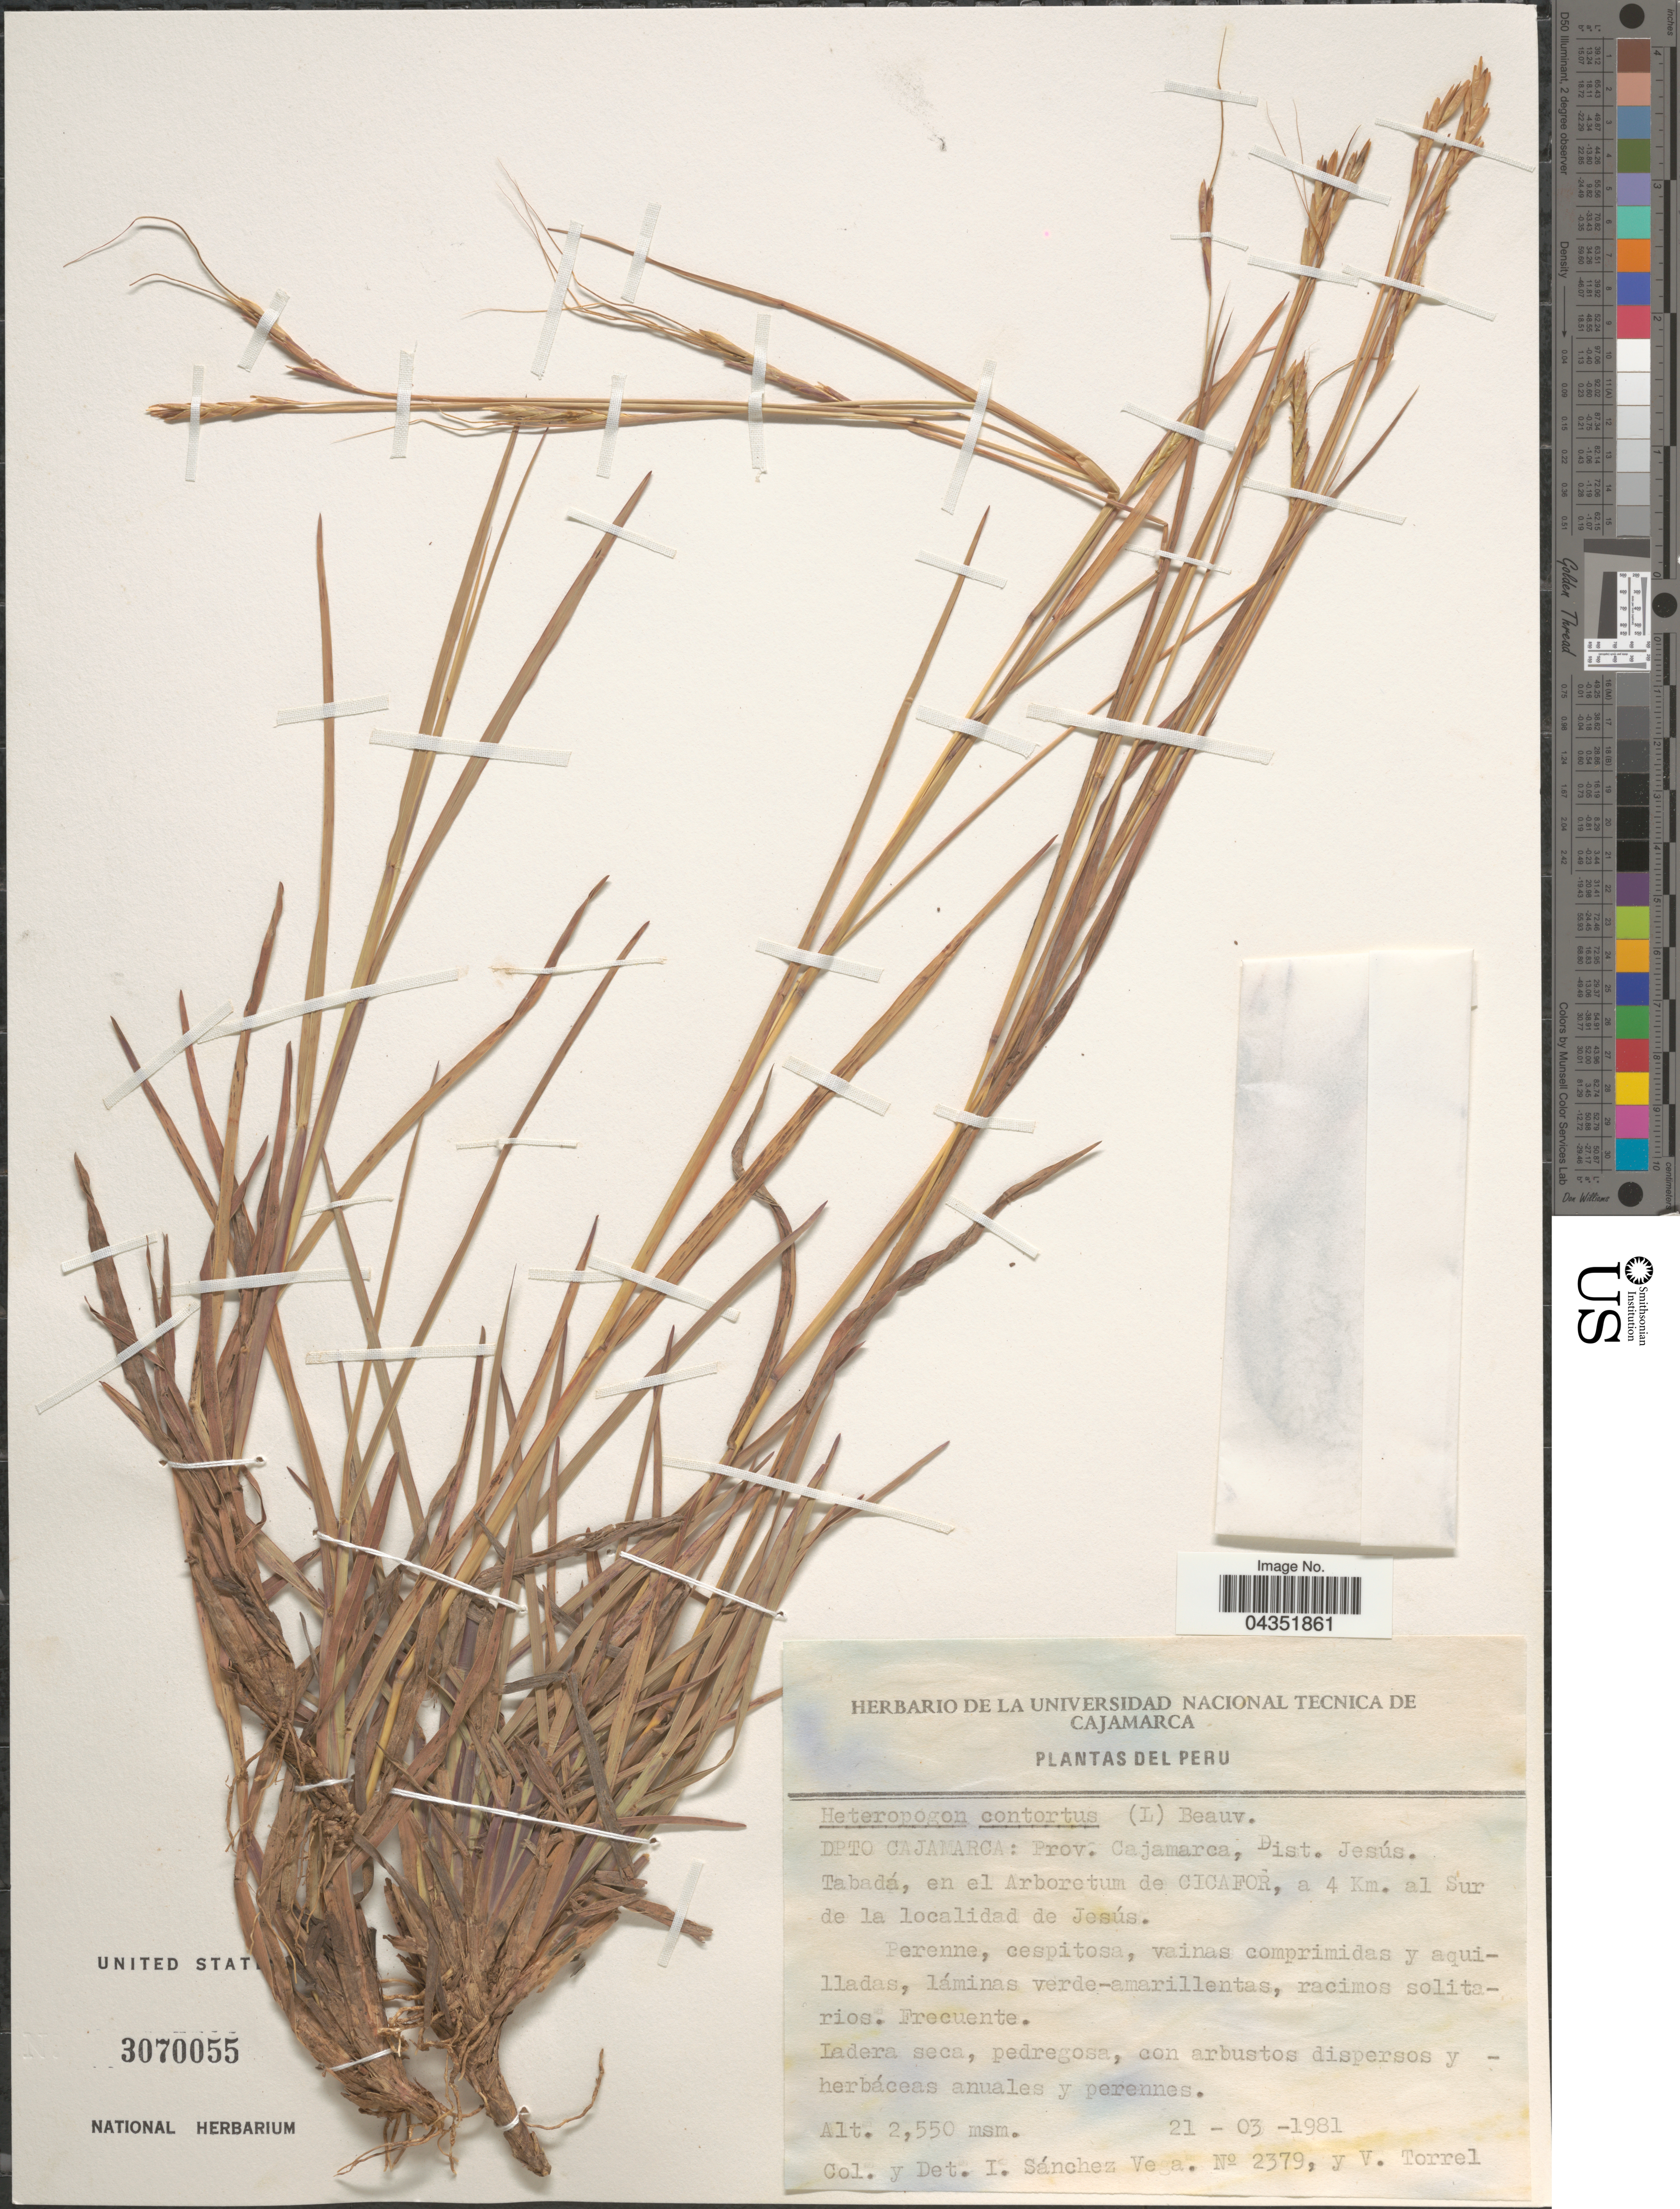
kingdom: Plantae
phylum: Tracheophyta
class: Liliopsida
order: Poales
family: Poaceae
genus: Heteropogon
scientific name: Heteropogon contortus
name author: (L.) P. Beauv. ex Roem. & Schult.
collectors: I. Sánchez Vega & V. Torrel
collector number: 2379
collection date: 1981-03-21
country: Peru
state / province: Cajamarca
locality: Dpto. Cajamarca, Dist. Jesús. Tabadá, en el Arboretum de Cicafor, a 4 Km. al Sur de la localidad de Jesús.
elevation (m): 2550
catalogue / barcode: US 3070055